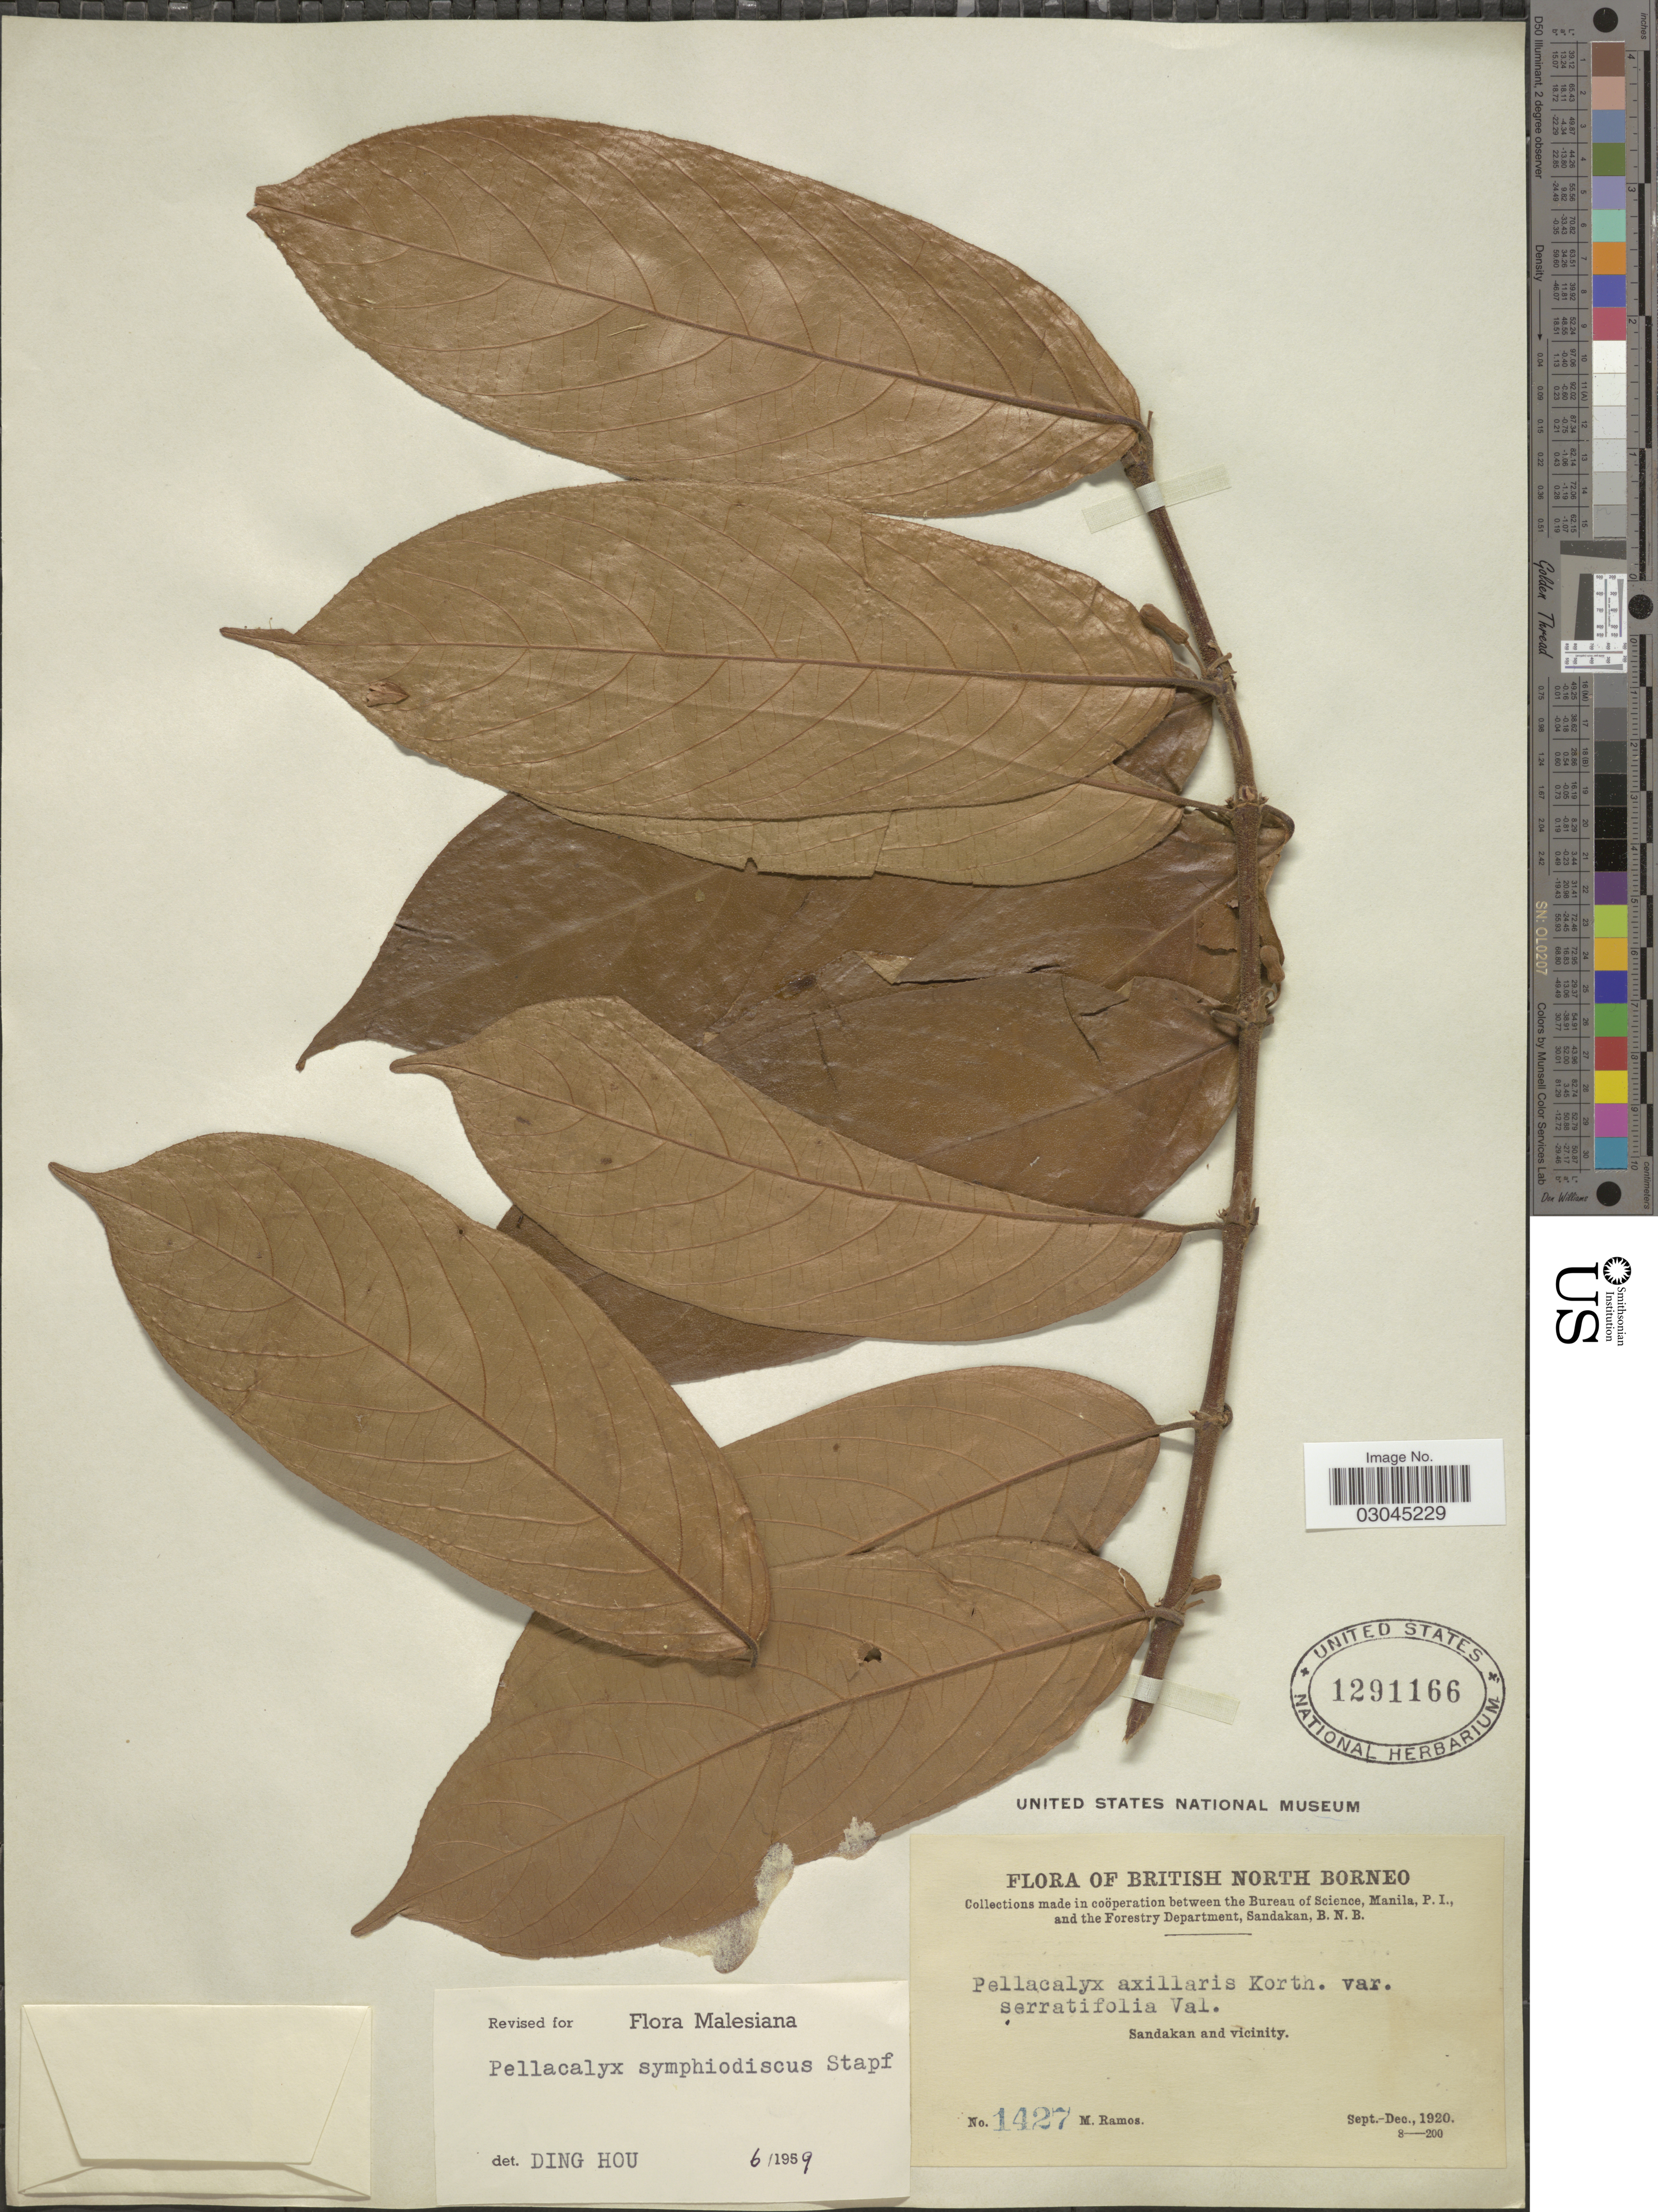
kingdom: Plantae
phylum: Tracheophyta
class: Magnoliopsida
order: Malpighiales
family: Rhizophoraceae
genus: Pellacalyx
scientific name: Pellacalyx symphiodiscus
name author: Stapf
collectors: M. Ramos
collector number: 1427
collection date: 1920-09/1920-12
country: Malaysia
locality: British North Borneo. Sandakan and vicinity.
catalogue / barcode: US 1291166